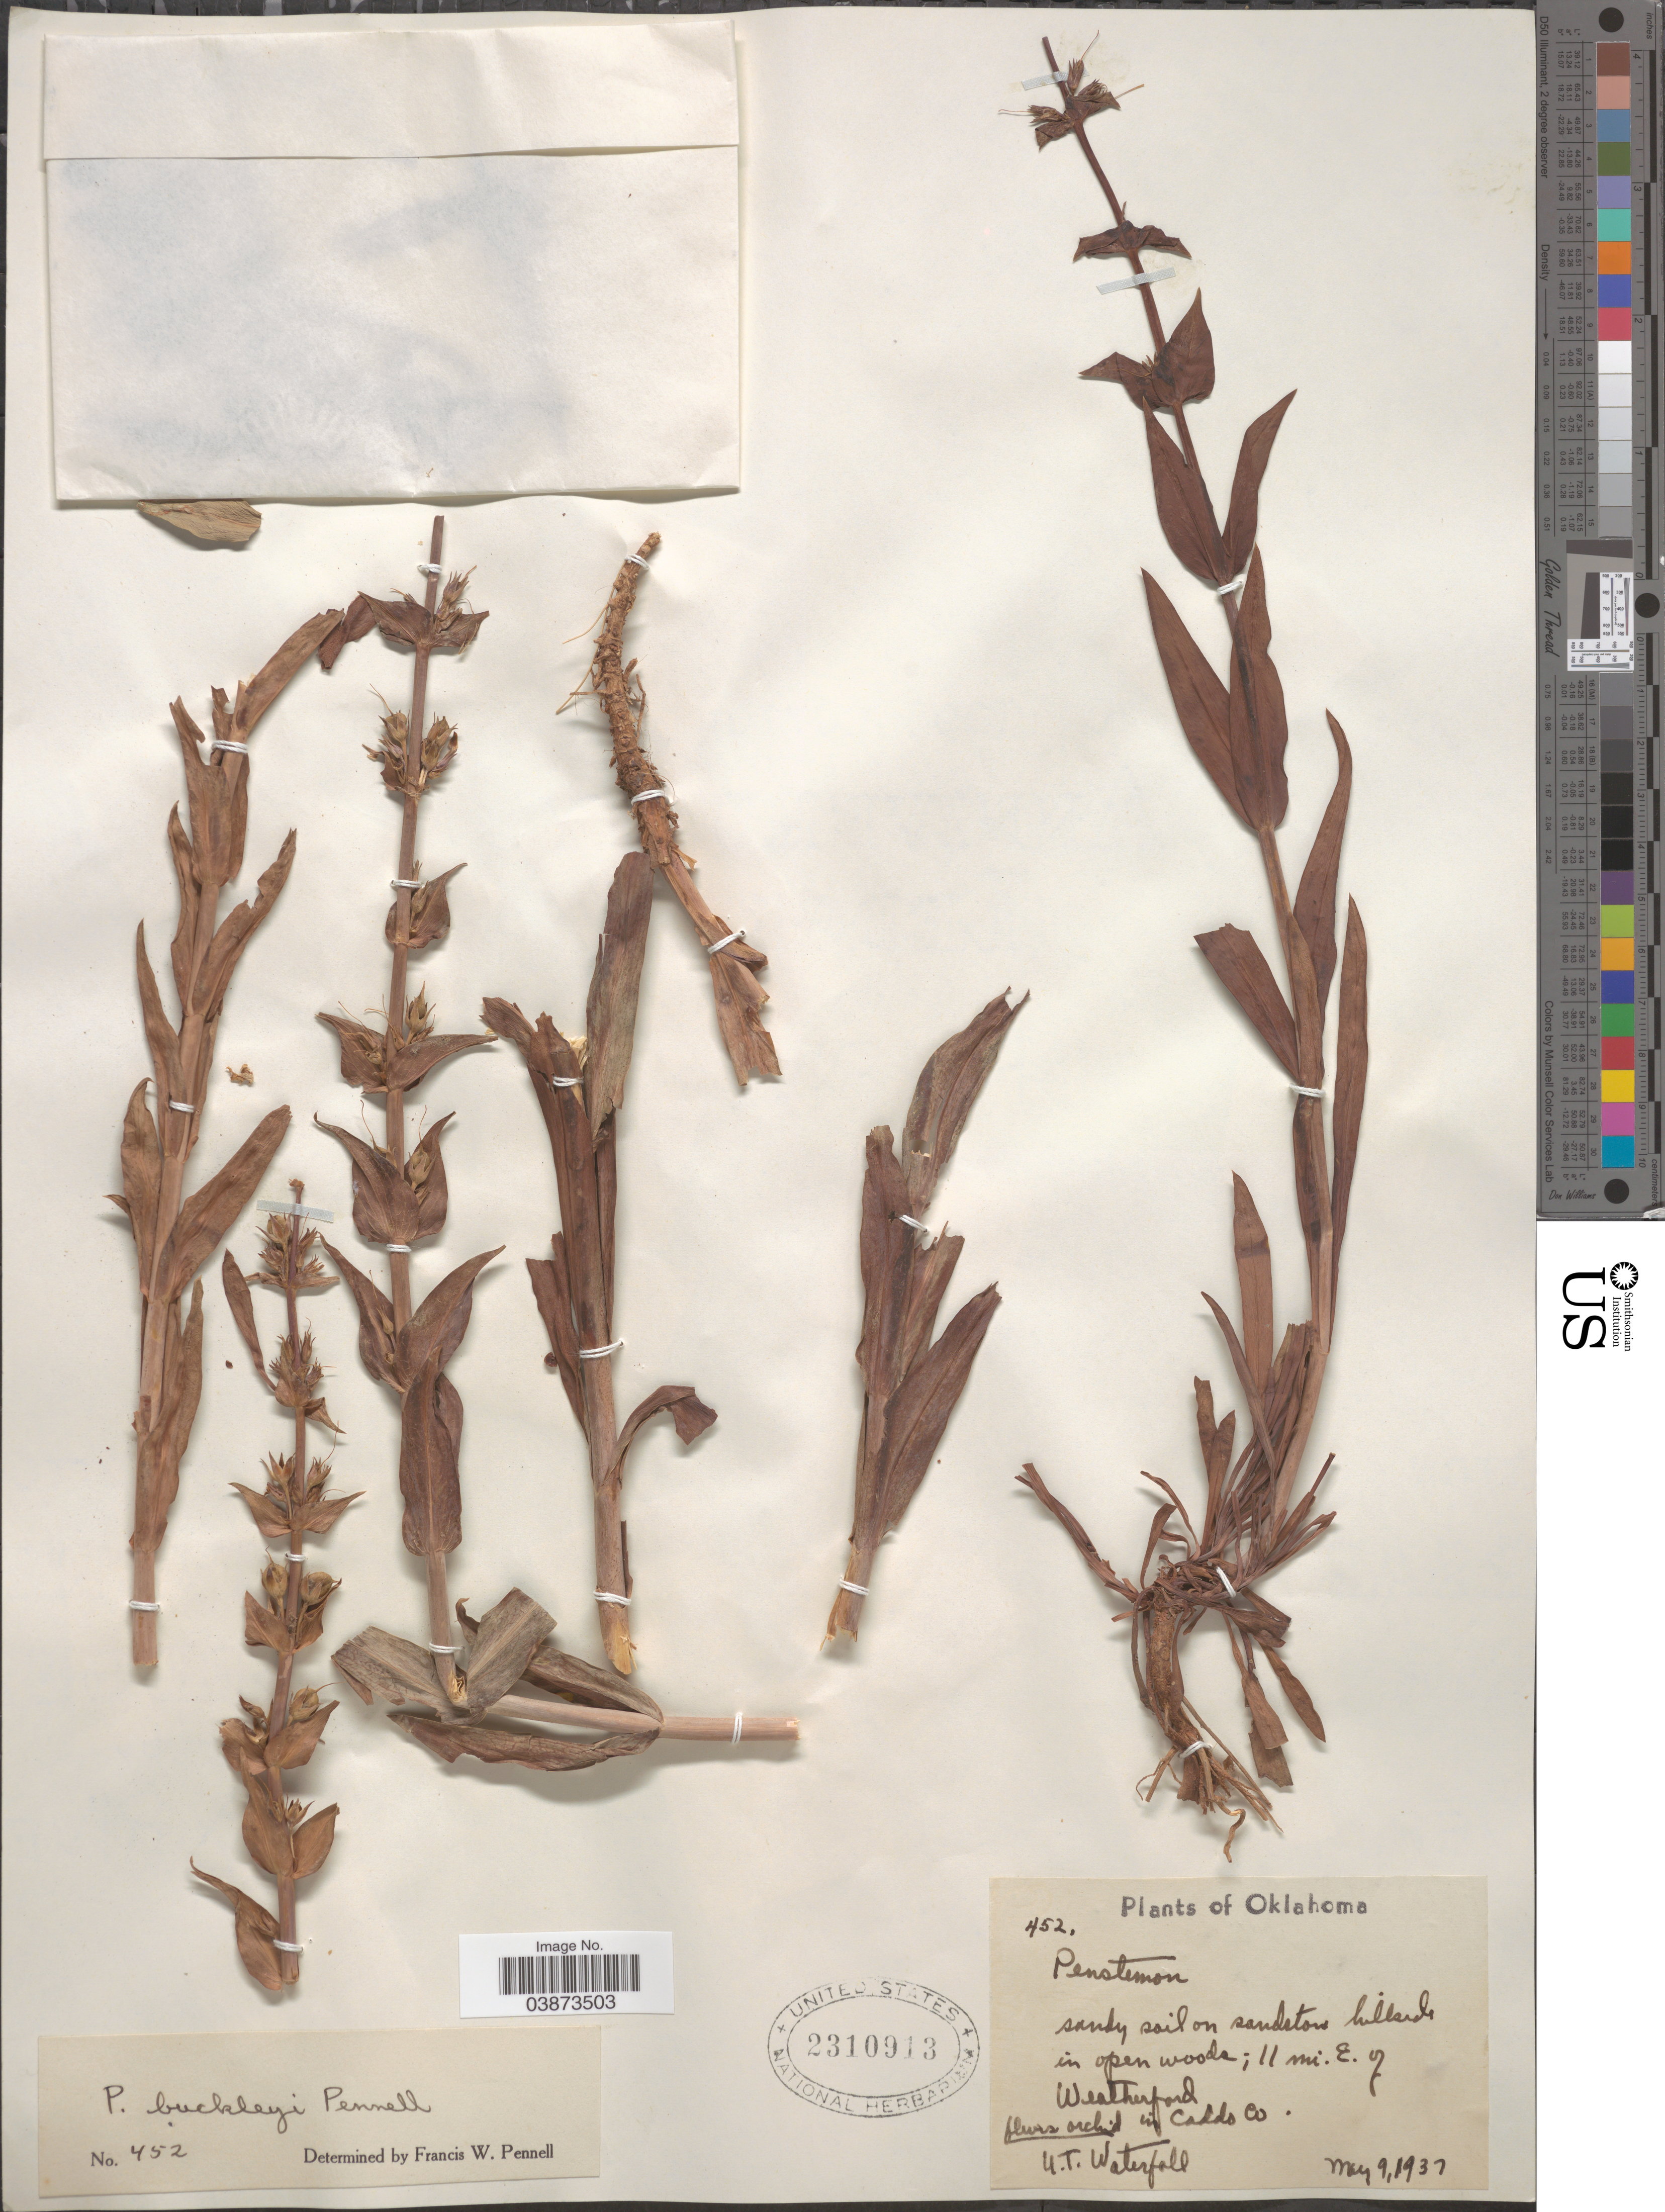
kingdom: Plantae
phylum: Tracheophyta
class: Magnoliopsida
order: Lamiales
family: Plantaginaceae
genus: Penstemon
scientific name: Penstemon buckleyi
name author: Pennell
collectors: U. T. Waterfall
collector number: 452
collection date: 1937-05-09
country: United States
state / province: Oklahoma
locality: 11 mi. E. of Weatherford in Caddo Co.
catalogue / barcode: US 2310913